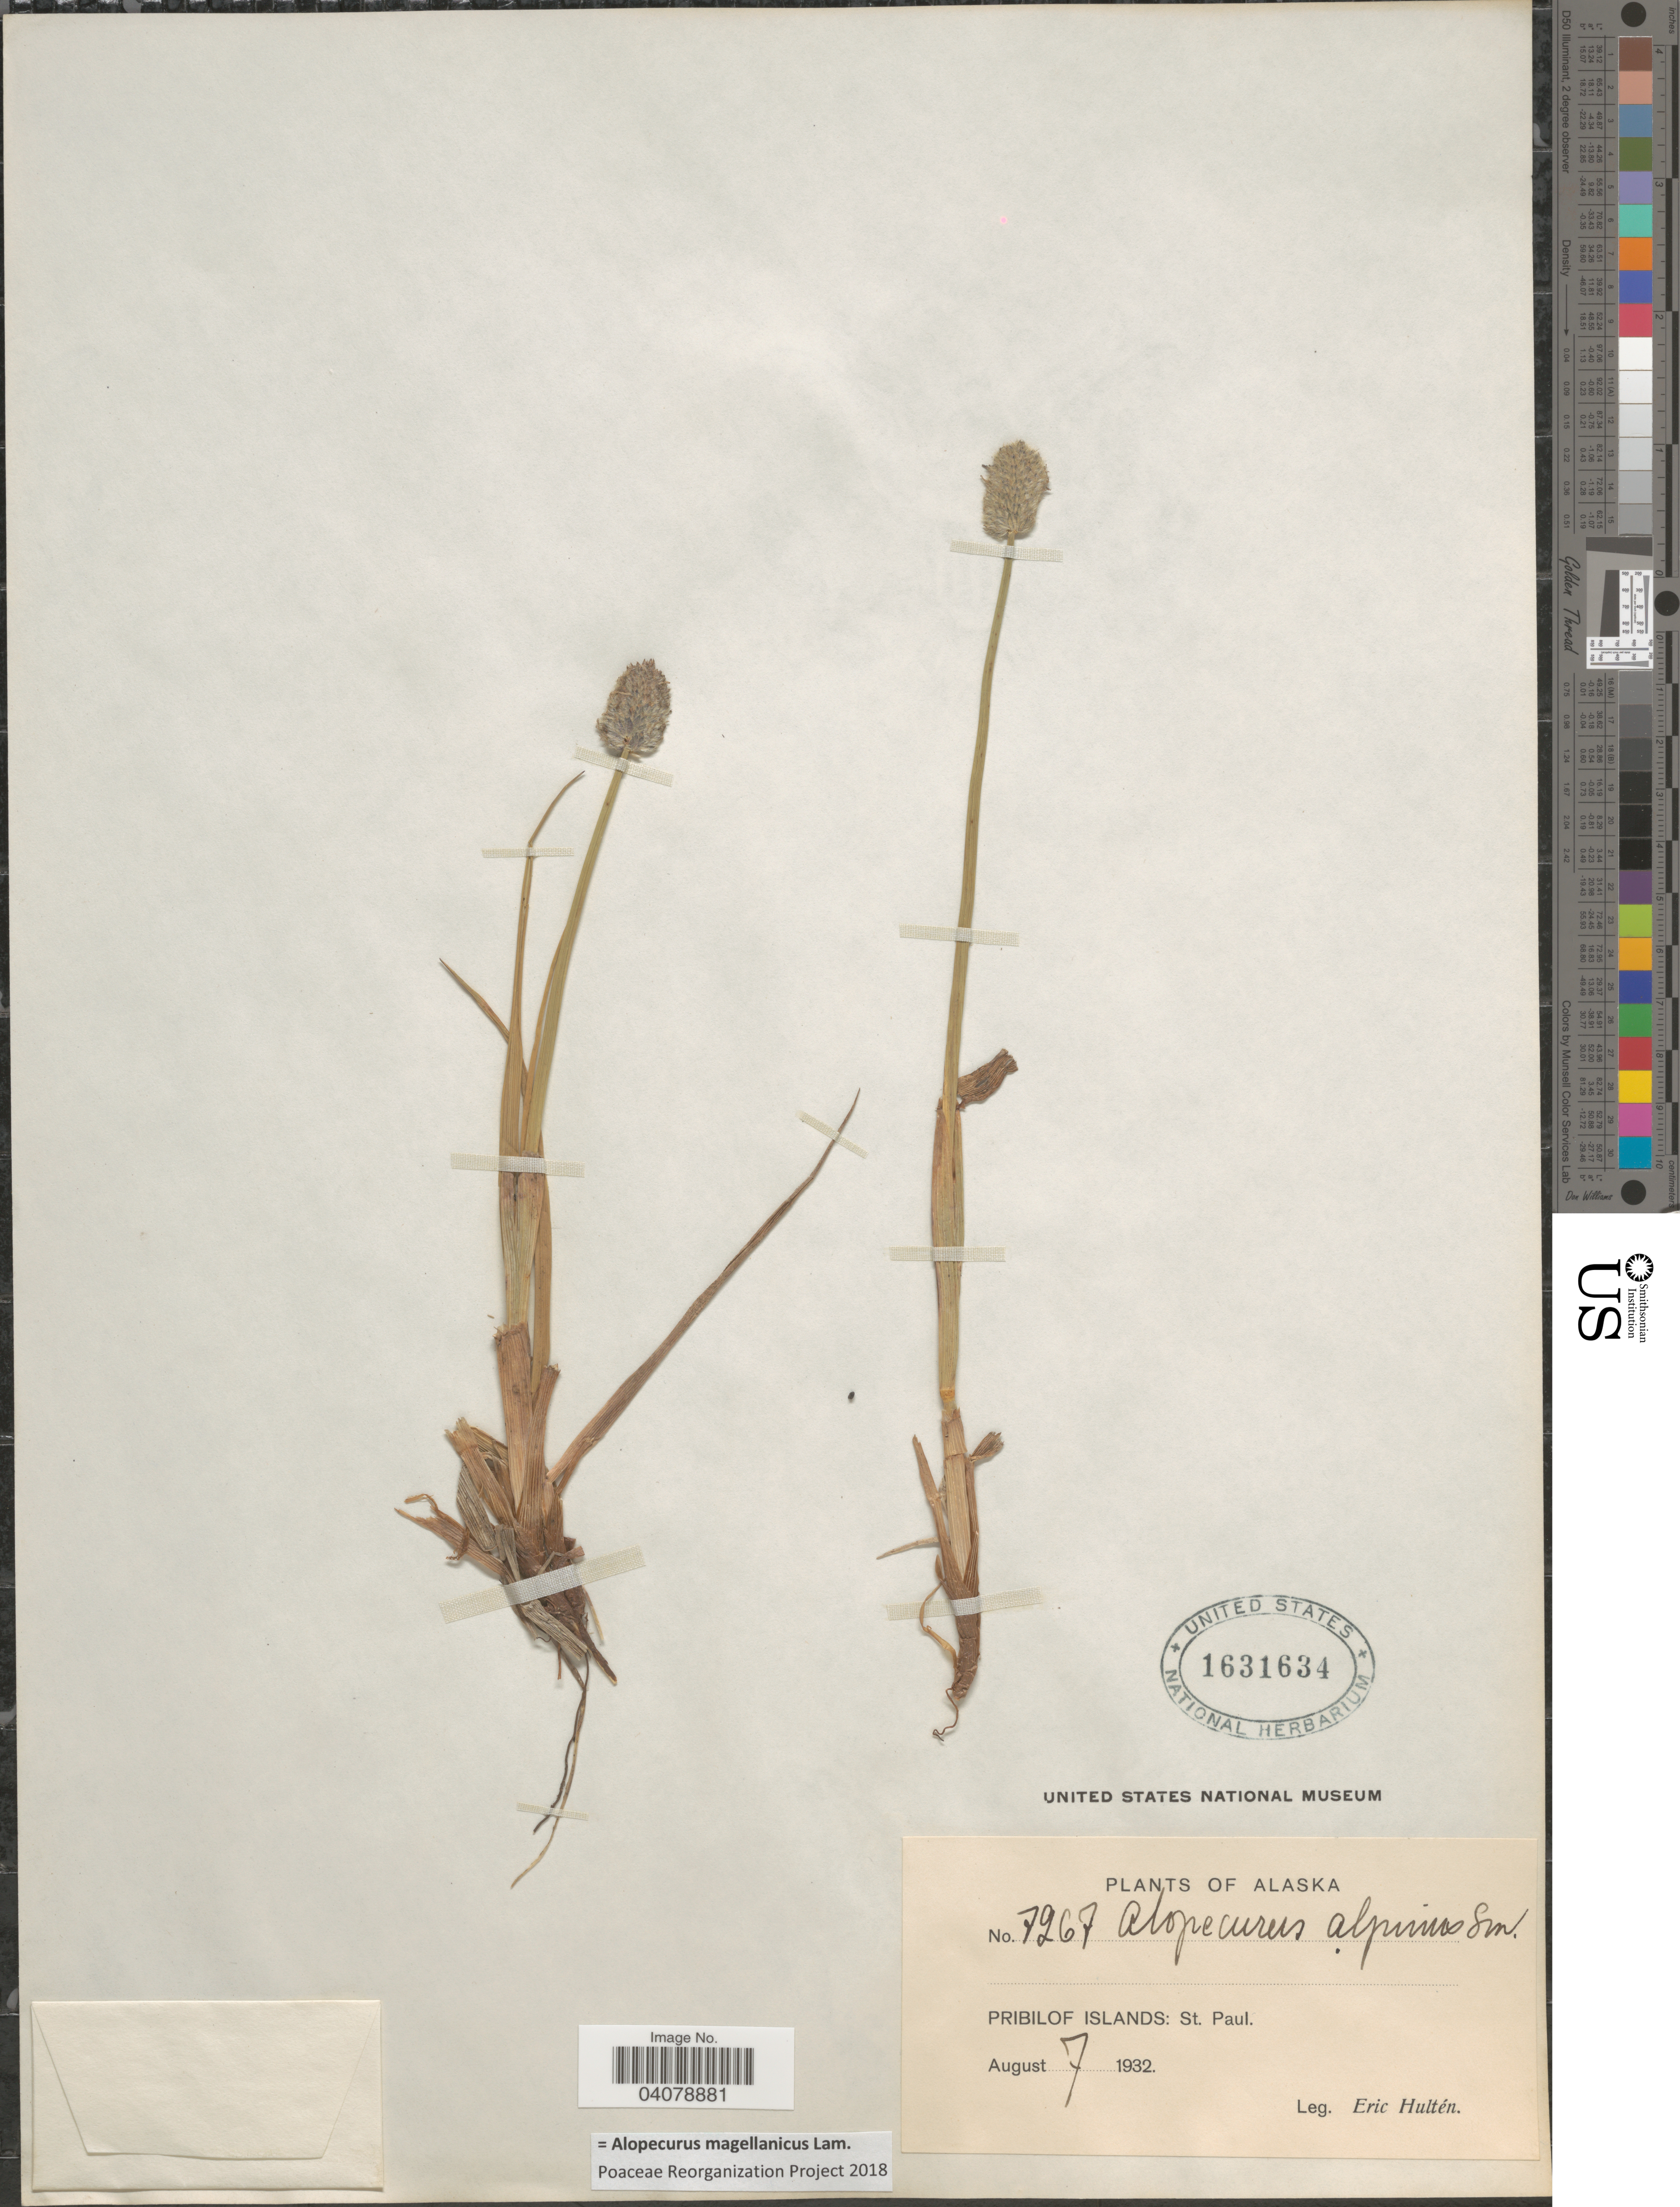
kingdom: Plantae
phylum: Tracheophyta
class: Liliopsida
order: Poales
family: Poaceae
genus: Alopecurus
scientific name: Alopecurus magellanicus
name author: Lam.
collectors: E. G. Hultén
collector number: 7267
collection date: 1932-08-07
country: United States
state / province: Alaska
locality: Pribilof Islands: St. Paul.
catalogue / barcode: US 1631634